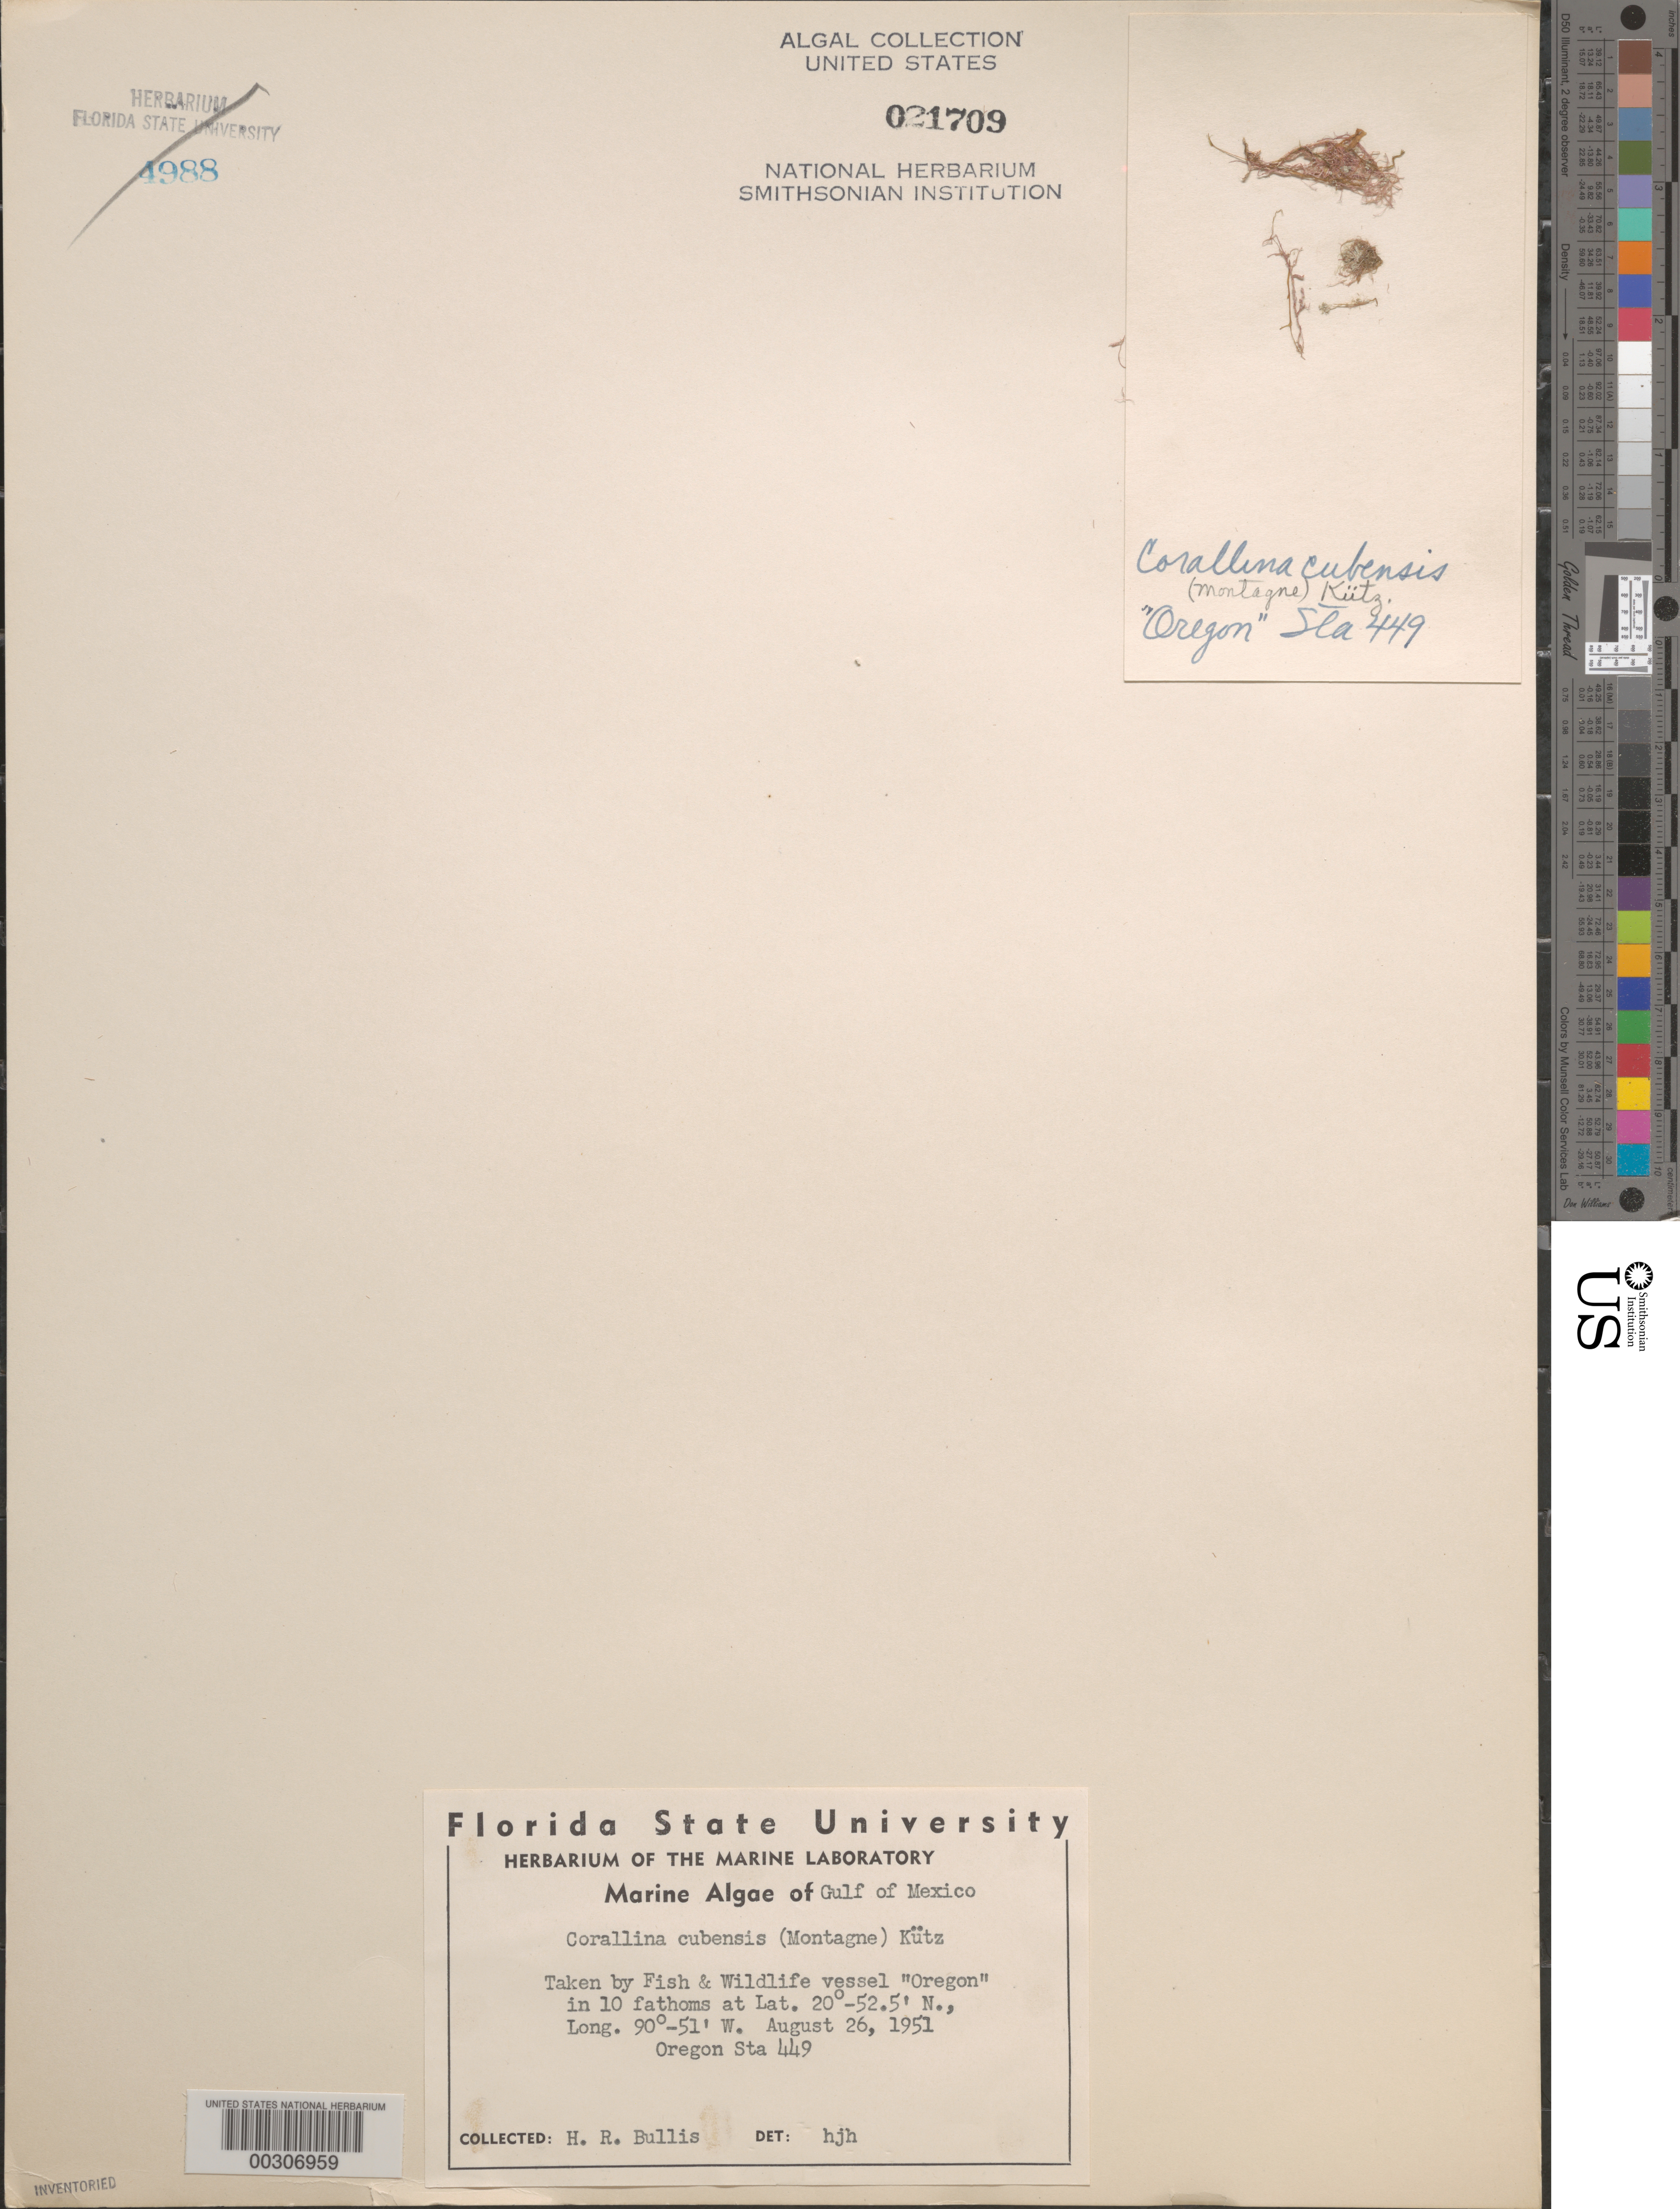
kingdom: Plantae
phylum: Rhodophyta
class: Florideophyceae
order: Corallinales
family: Corallinaceae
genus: Jania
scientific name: Jania cubensis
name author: Mont. ex Kütz.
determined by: Algae name updating Project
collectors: H. Bullis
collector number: Station 449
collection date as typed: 26 Aug 1951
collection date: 1951-08-26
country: Mexico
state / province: Campeche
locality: Campeche Banks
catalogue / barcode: US 21709